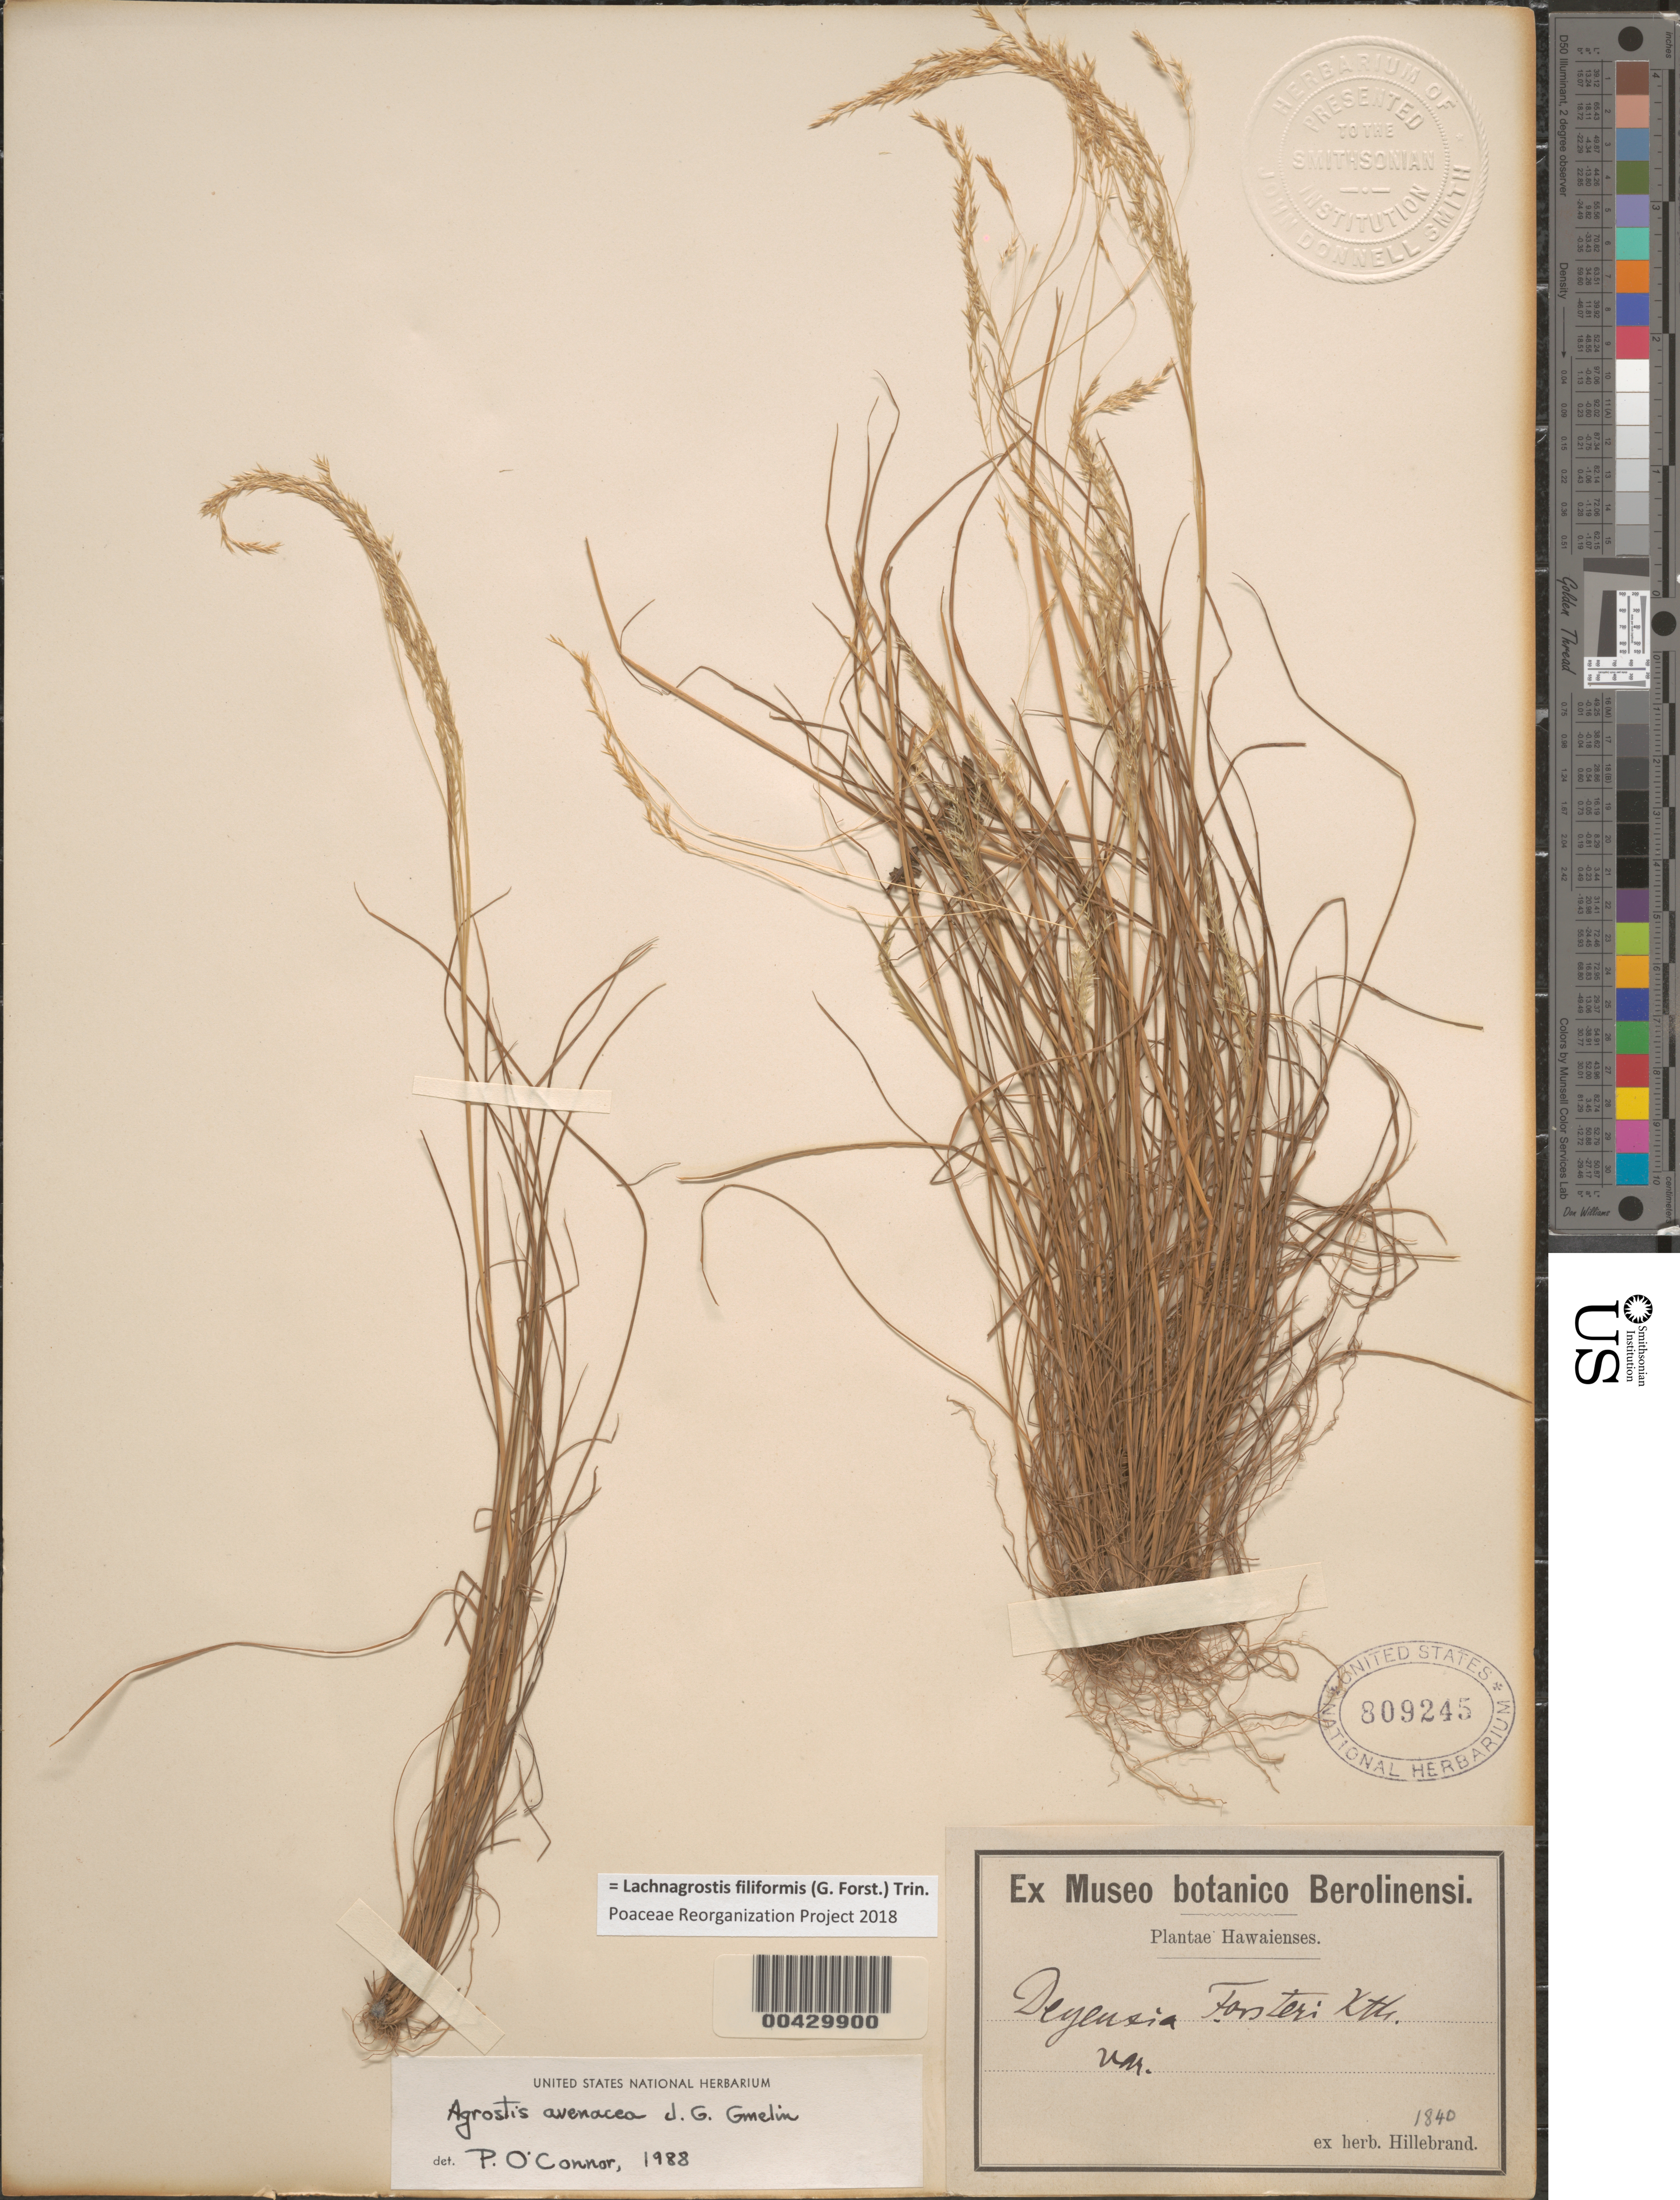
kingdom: Plantae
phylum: Tracheophyta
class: Liliopsida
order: Poales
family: Poaceae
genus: Lachnagrostis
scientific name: Lachnagrostis filiformis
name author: (J.R. Forst.) Trin.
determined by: Poaceae Reorganization Project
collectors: W. Hillebrand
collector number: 1840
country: United States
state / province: Hawaii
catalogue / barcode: US 809245